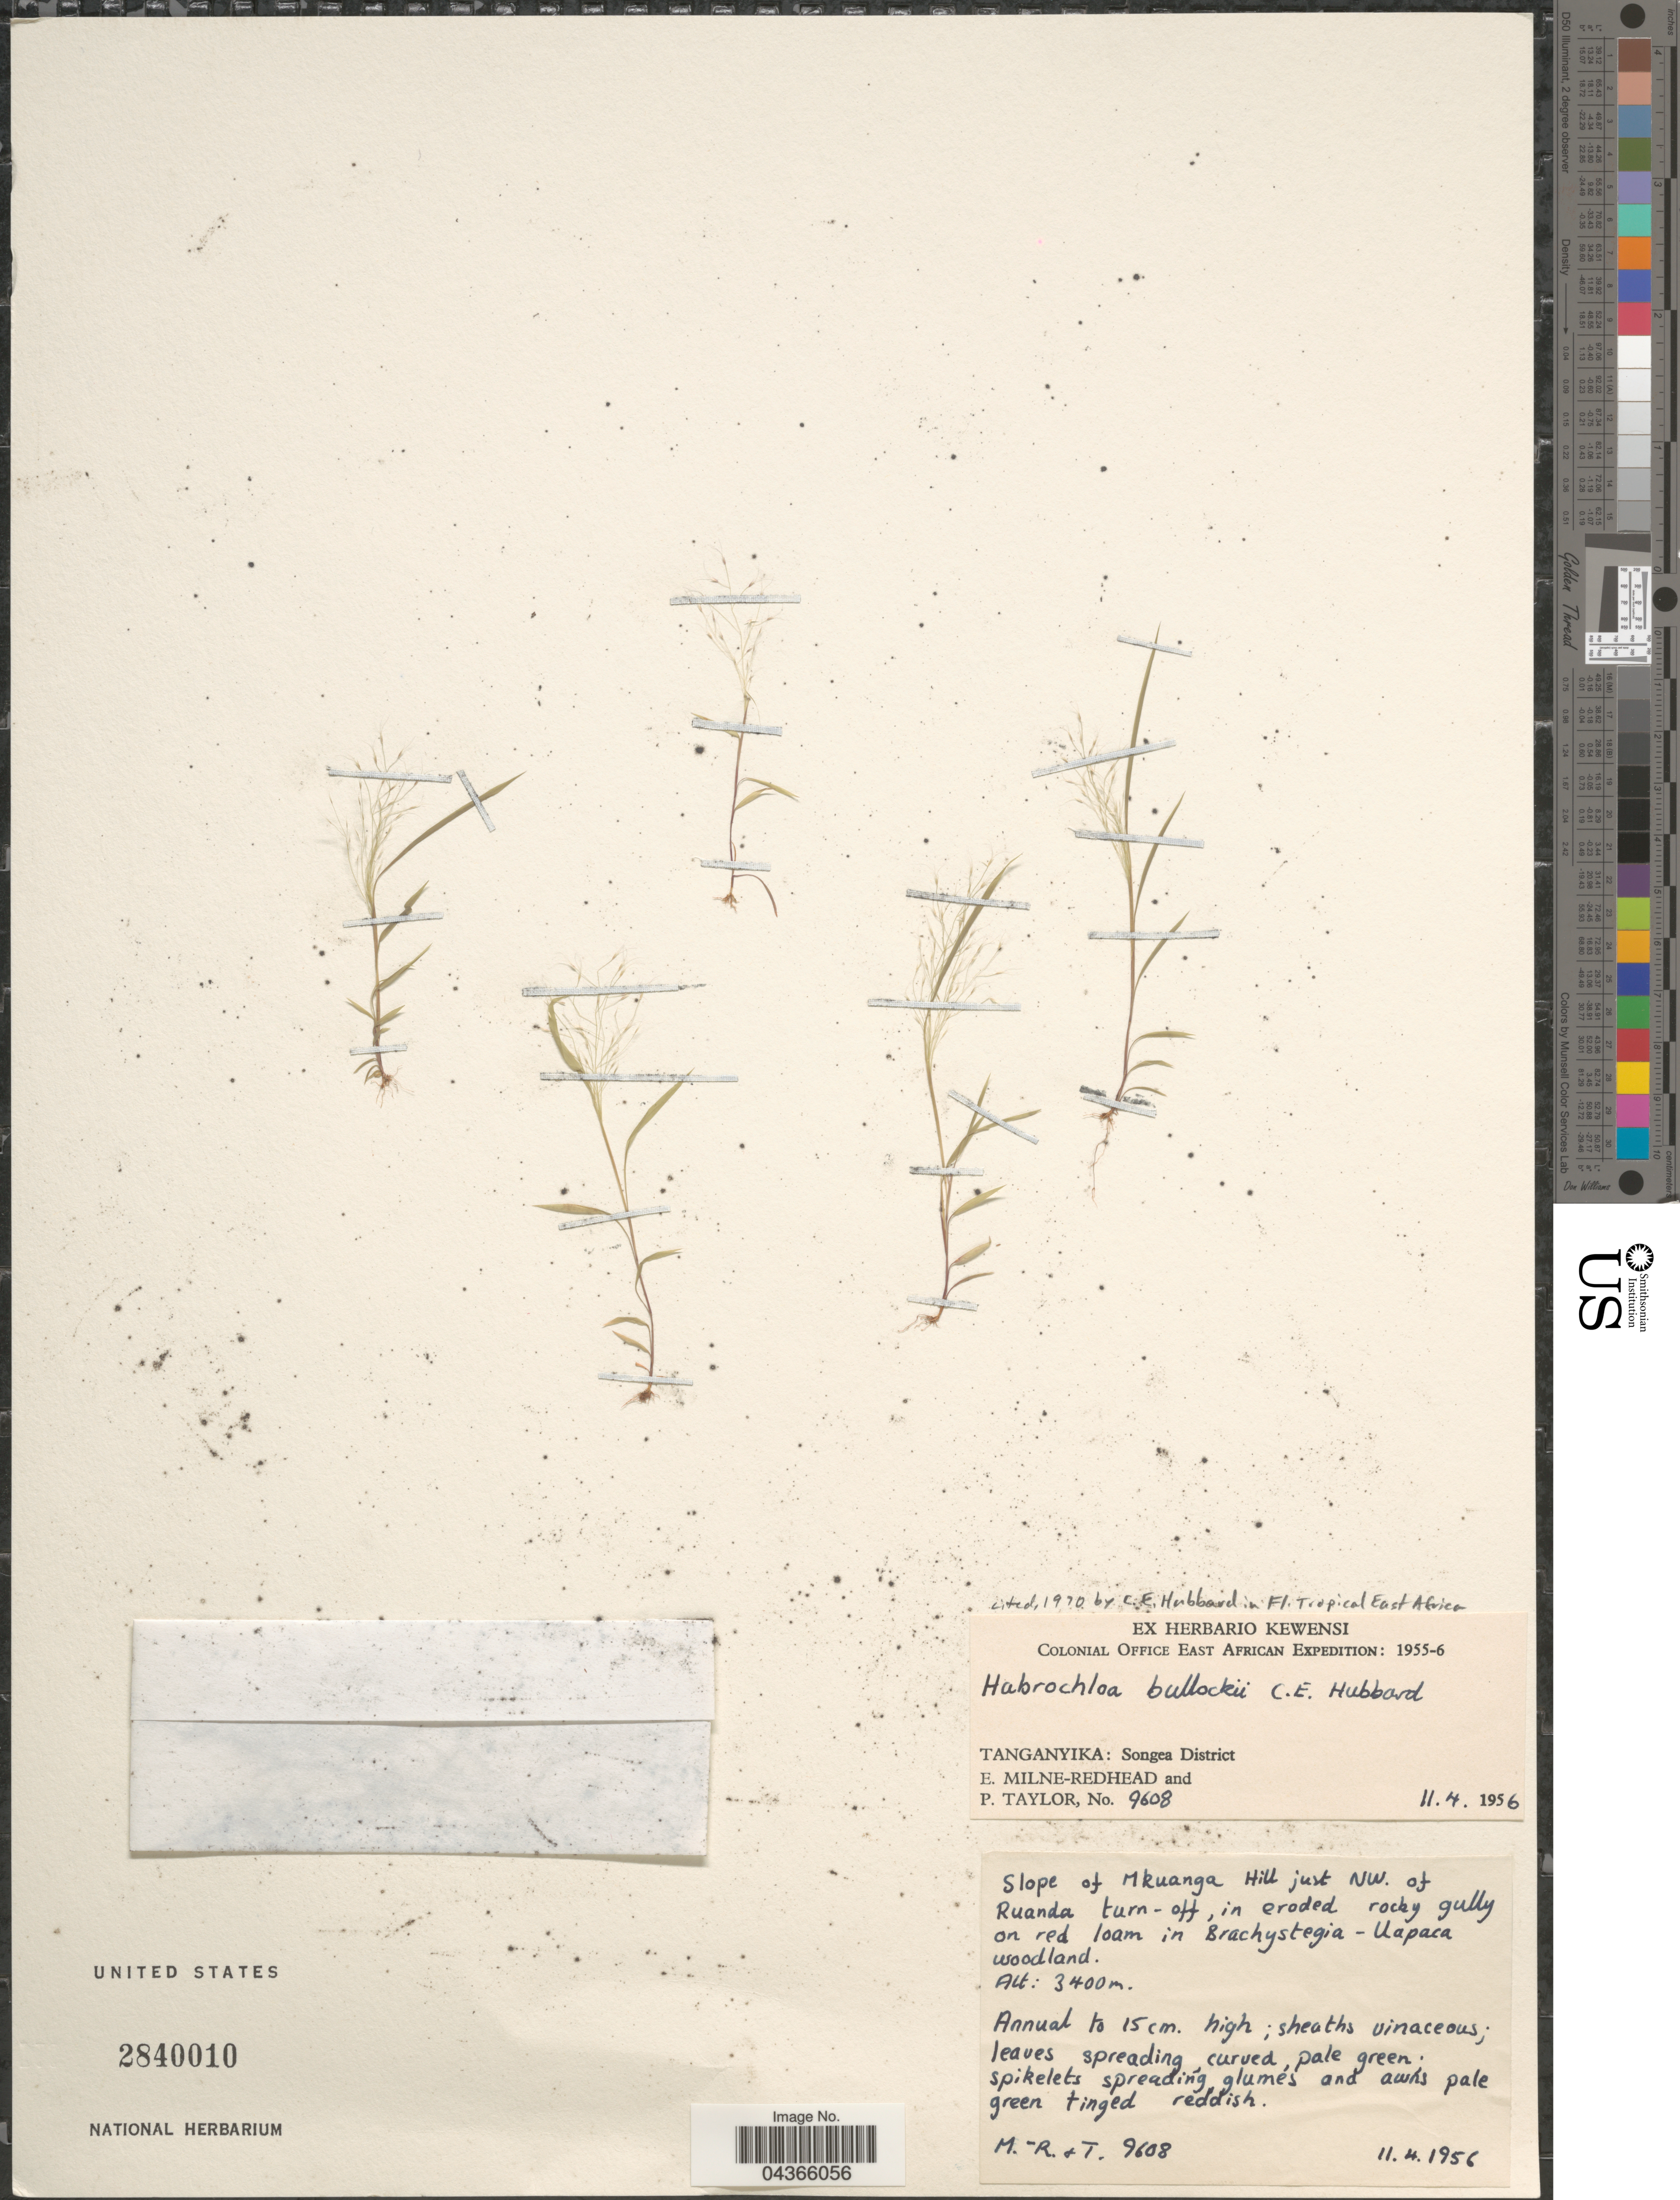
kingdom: Plantae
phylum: Tracheophyta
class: Liliopsida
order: Poales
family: Poaceae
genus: Habrochloa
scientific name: Habrochloa bullockii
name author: C.E. Hubb.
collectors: E. W. Milne-Redhead & P. Taylor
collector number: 9608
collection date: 1956-04-11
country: Tanzania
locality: Colonial Office East African Expedition: 1955-6. Tanganyika: Songea District. Slope of Mkuanga Hill just NW. of Ruanda turn-off.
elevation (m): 3400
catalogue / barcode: US 2840010